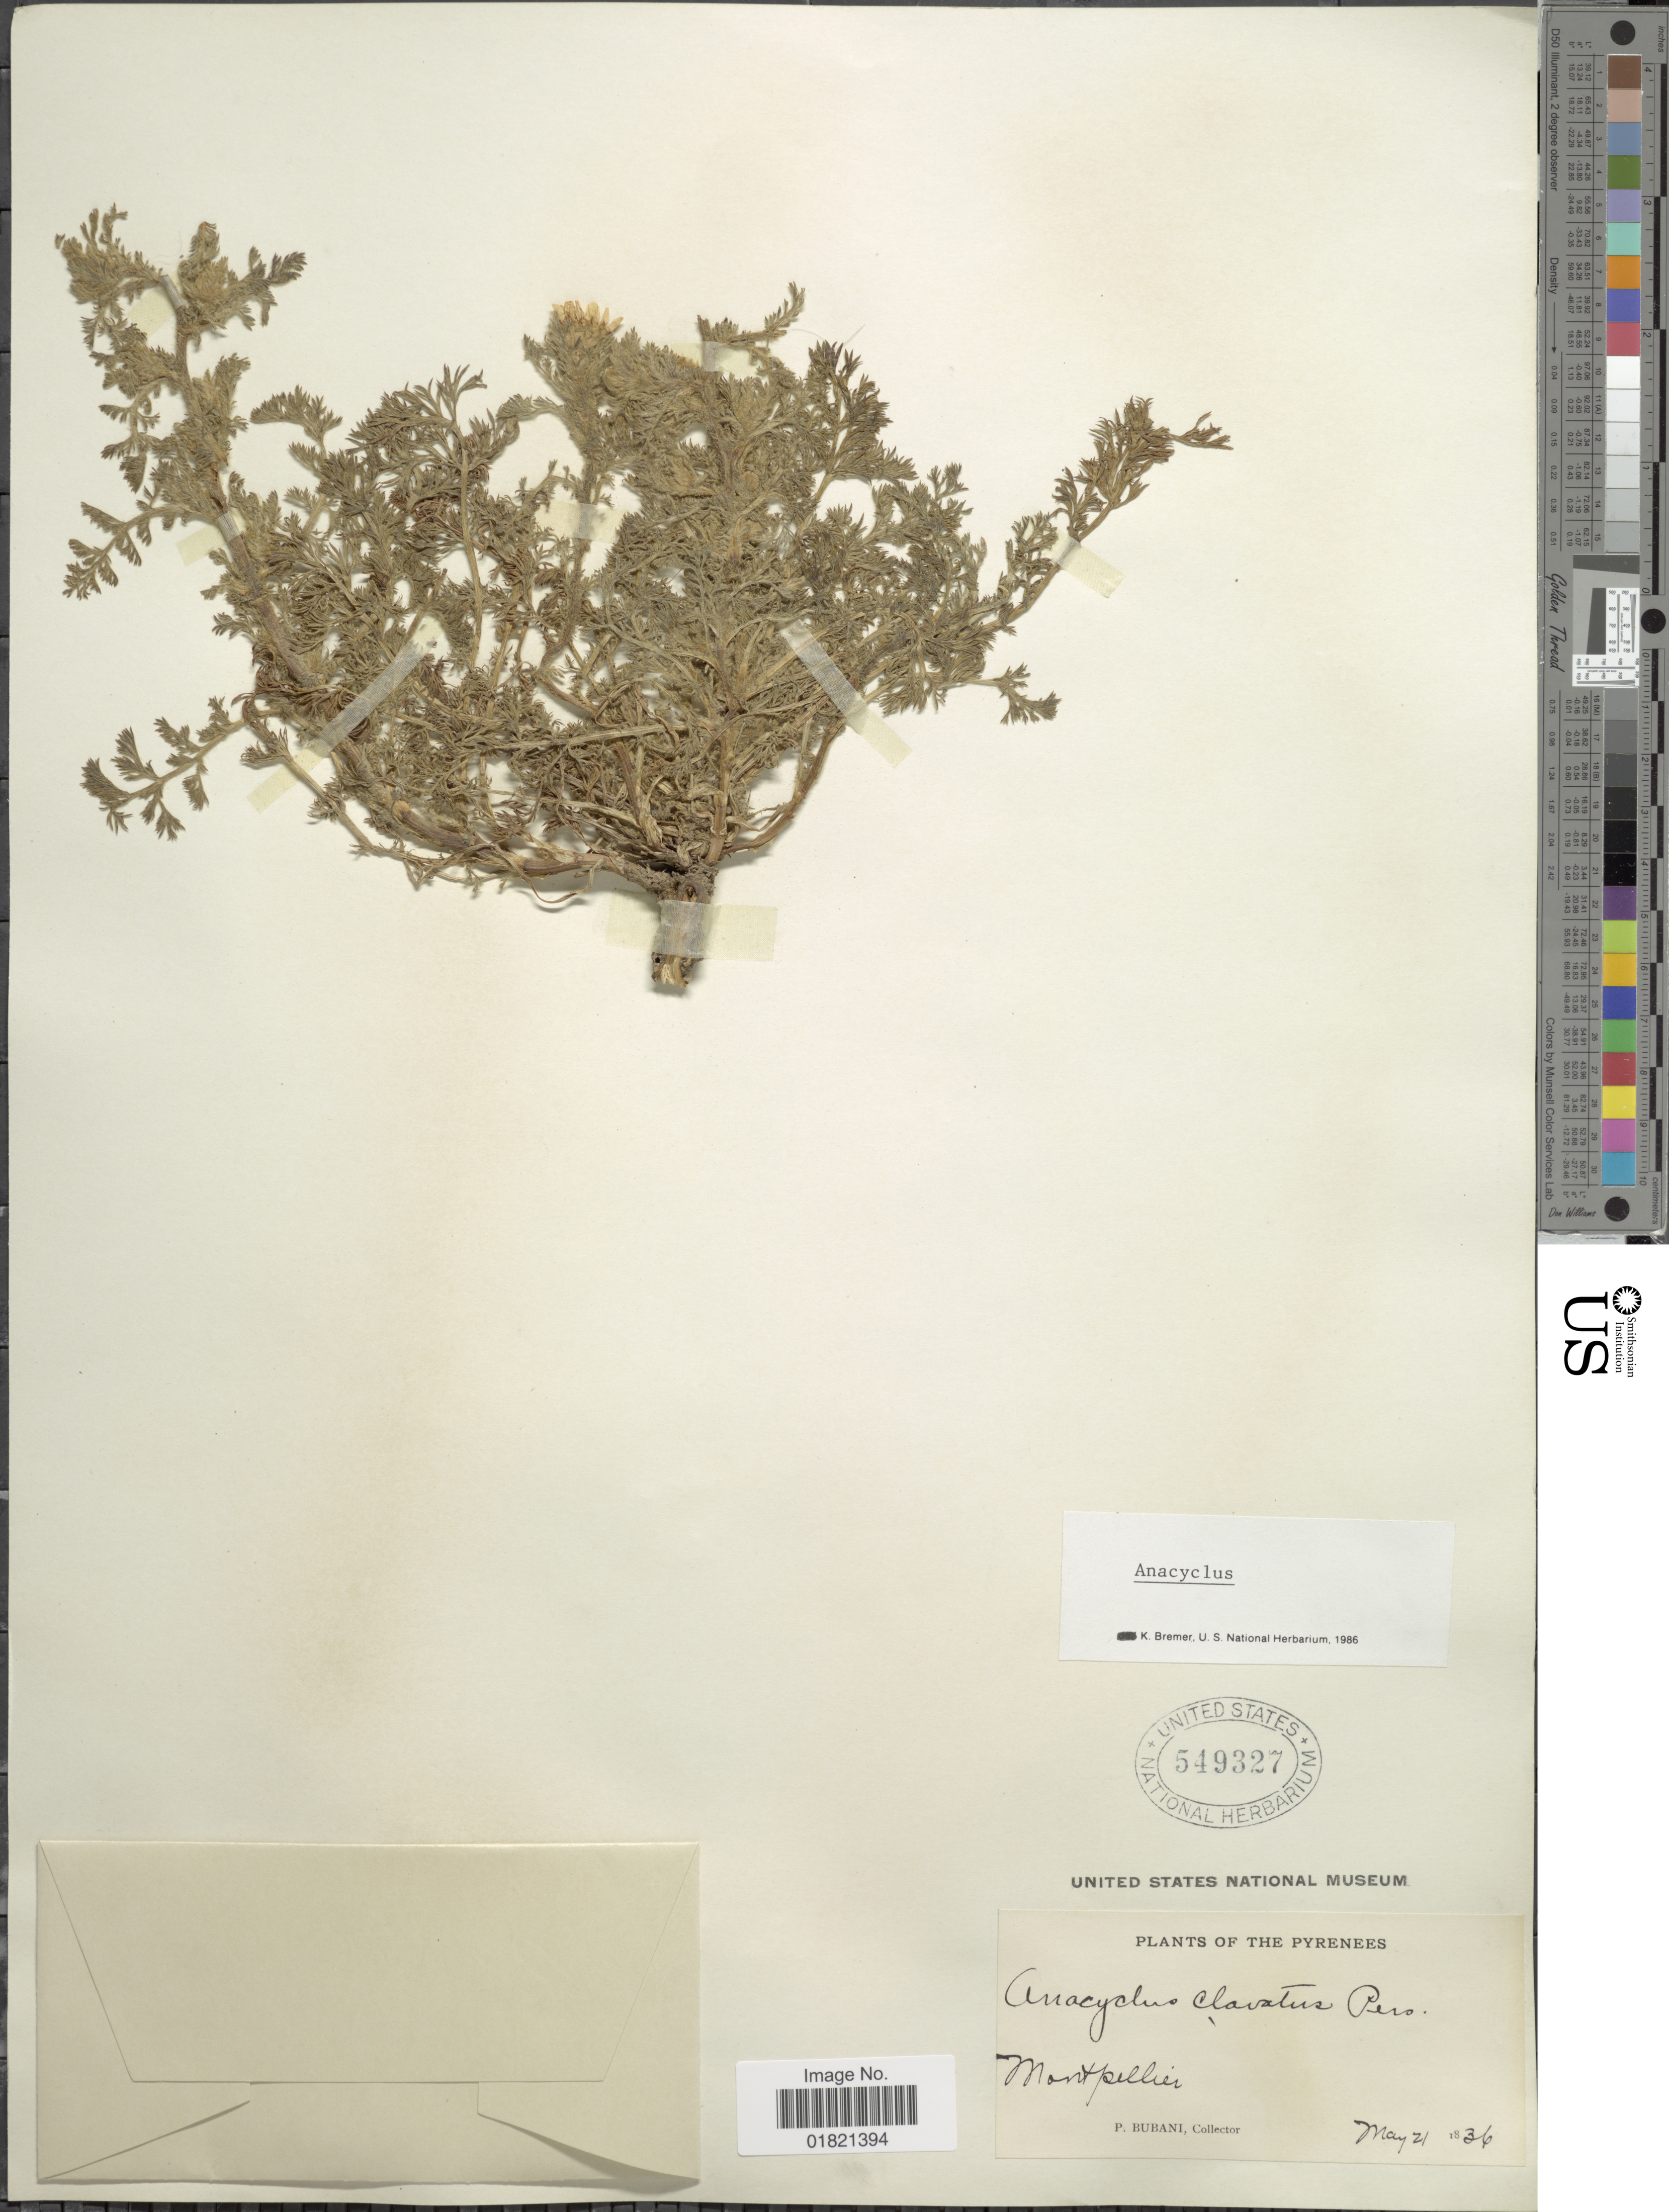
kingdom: Plantae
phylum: Tracheophyta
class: Magnoliopsida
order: Asterales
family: Asteraceae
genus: Anacyclus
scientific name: Anacyclus clavatus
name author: Pers.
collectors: P. Bubani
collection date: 1836-05-21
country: France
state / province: Occitanie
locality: The Pyrenees, Montpellier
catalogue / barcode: US 549327